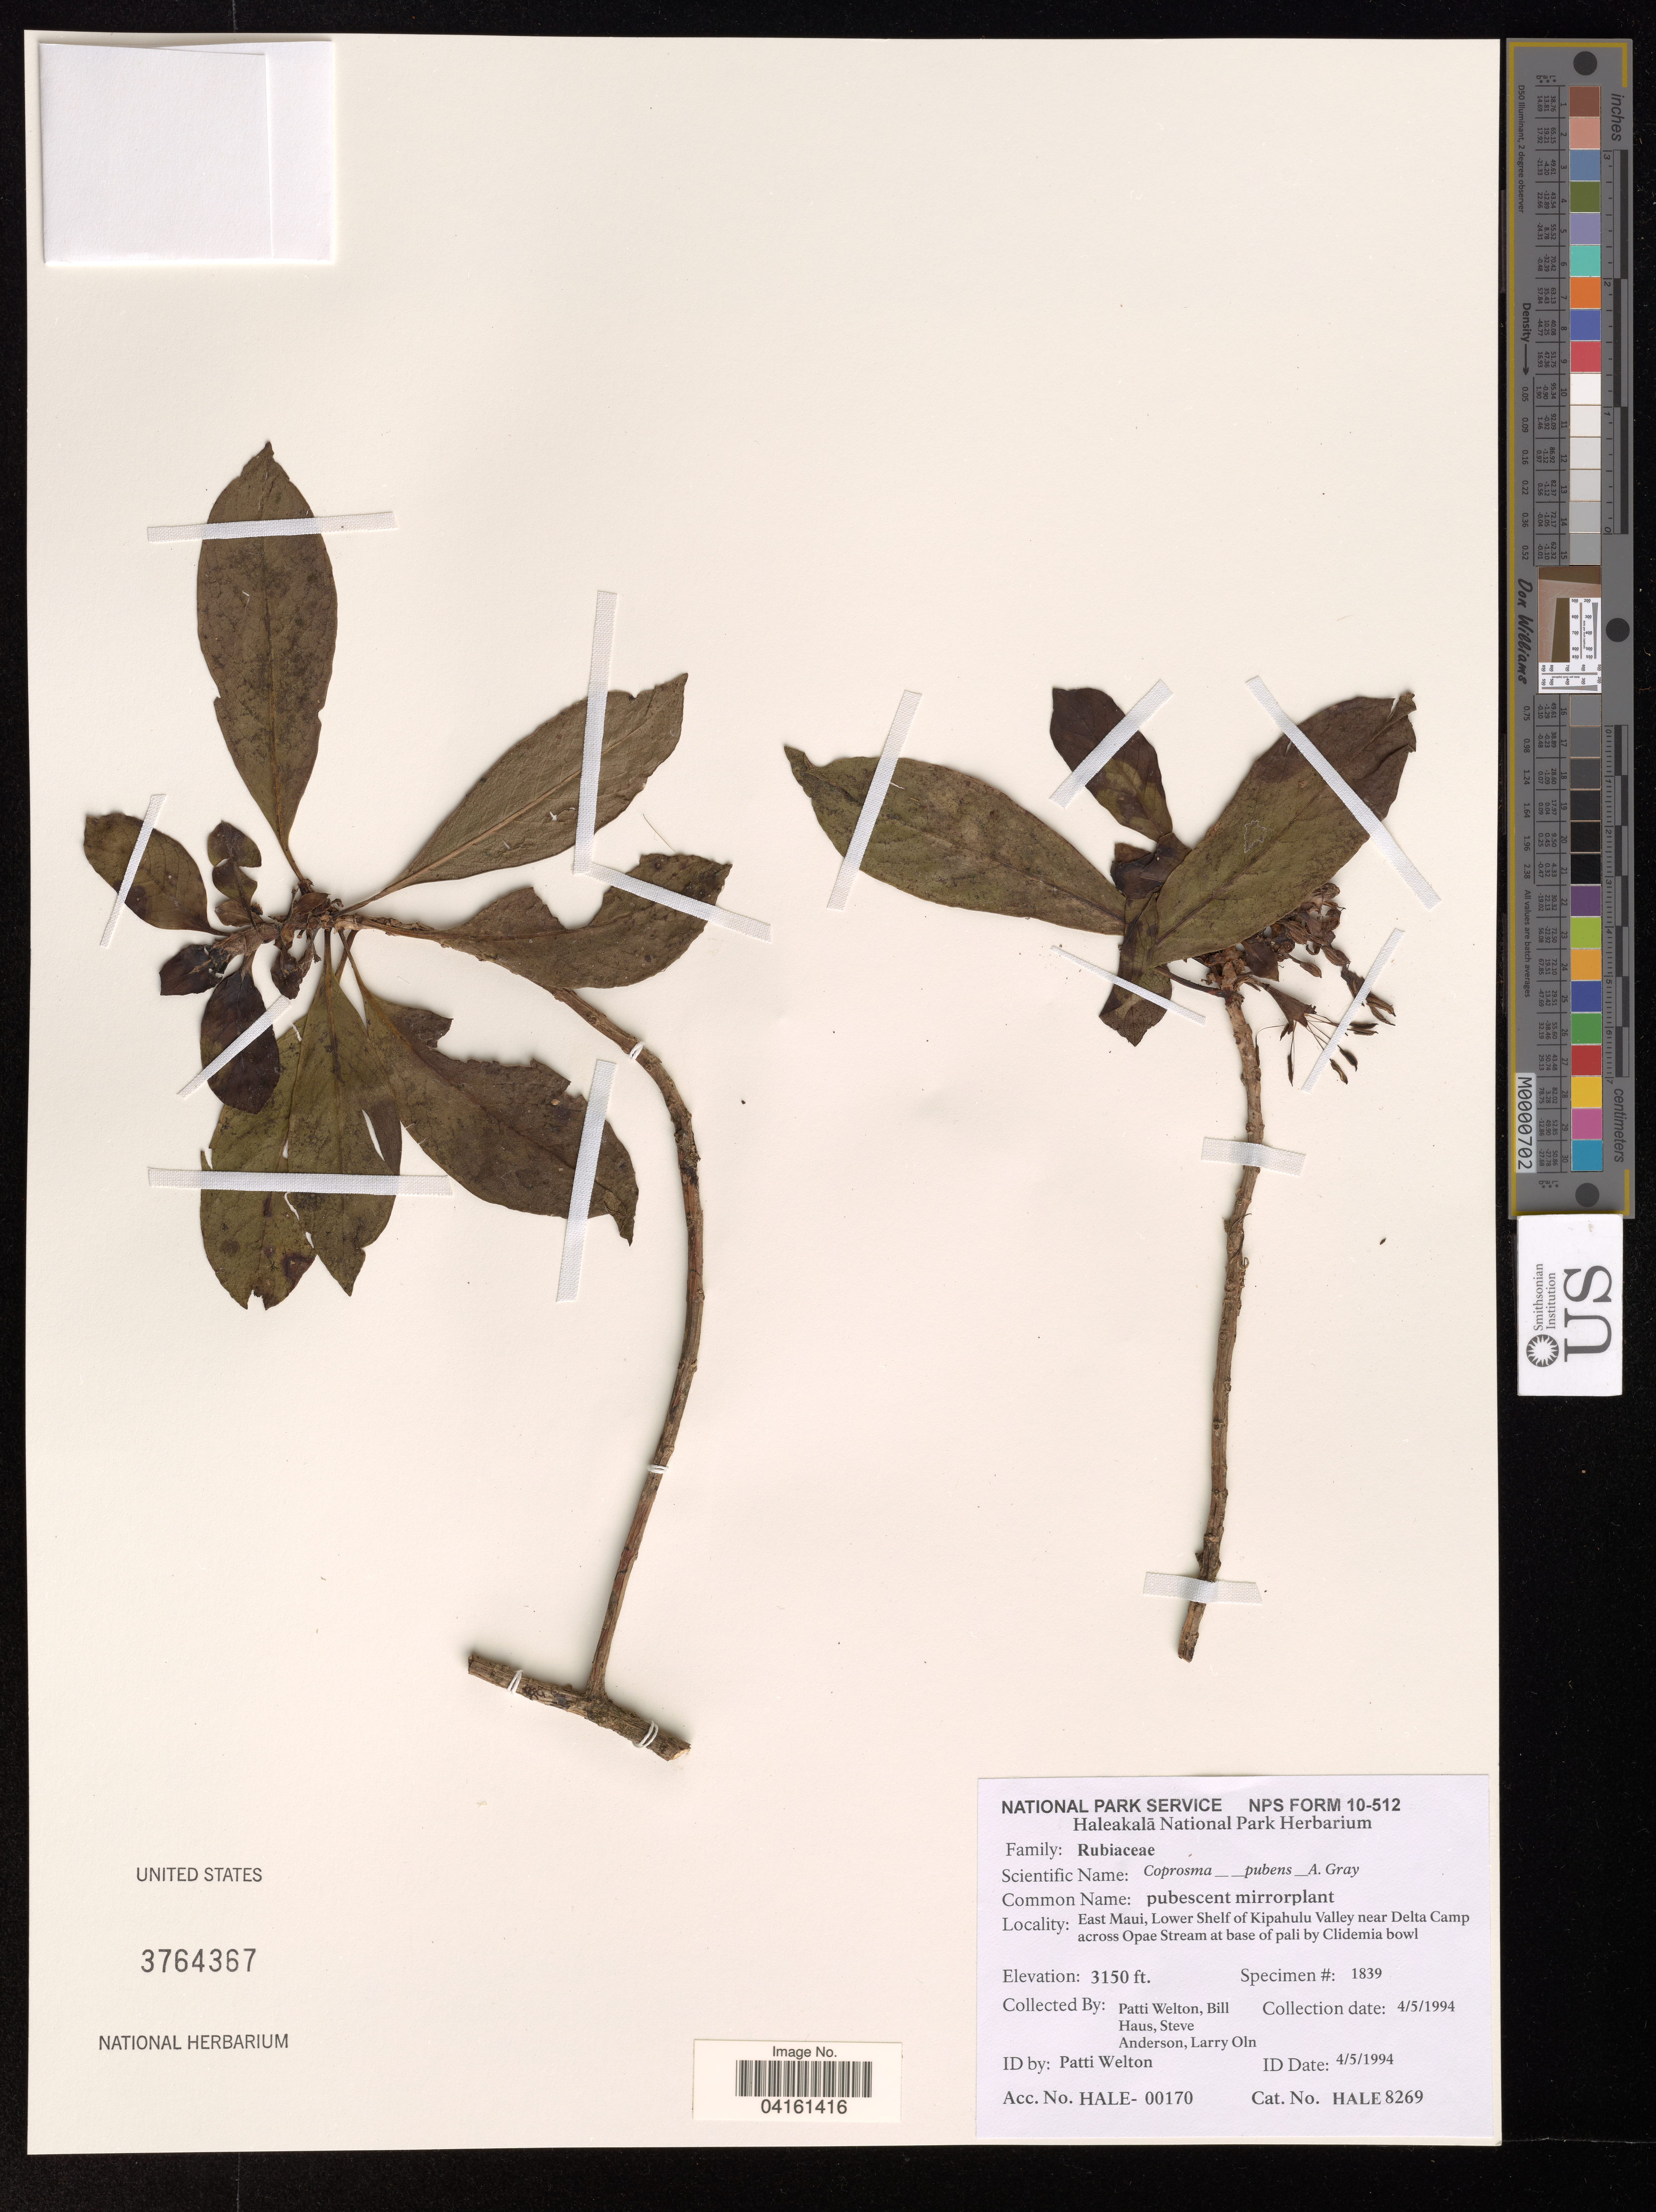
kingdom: Plantae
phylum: Tracheophyta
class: Magnoliopsida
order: Gentianales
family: Rubiaceae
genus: Coprosma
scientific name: Coprosma pubens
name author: A. Gray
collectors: P. Welton, B. Haus & S. Anderson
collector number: HALE8269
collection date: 1994-04-05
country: United States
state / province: Hawaii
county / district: Maui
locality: East Maui, Lower Shelf of Kipahulu Valley near Delta Camp across Opae Stream at base of pali by Clidemia bowl.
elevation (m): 960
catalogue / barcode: US 3764367